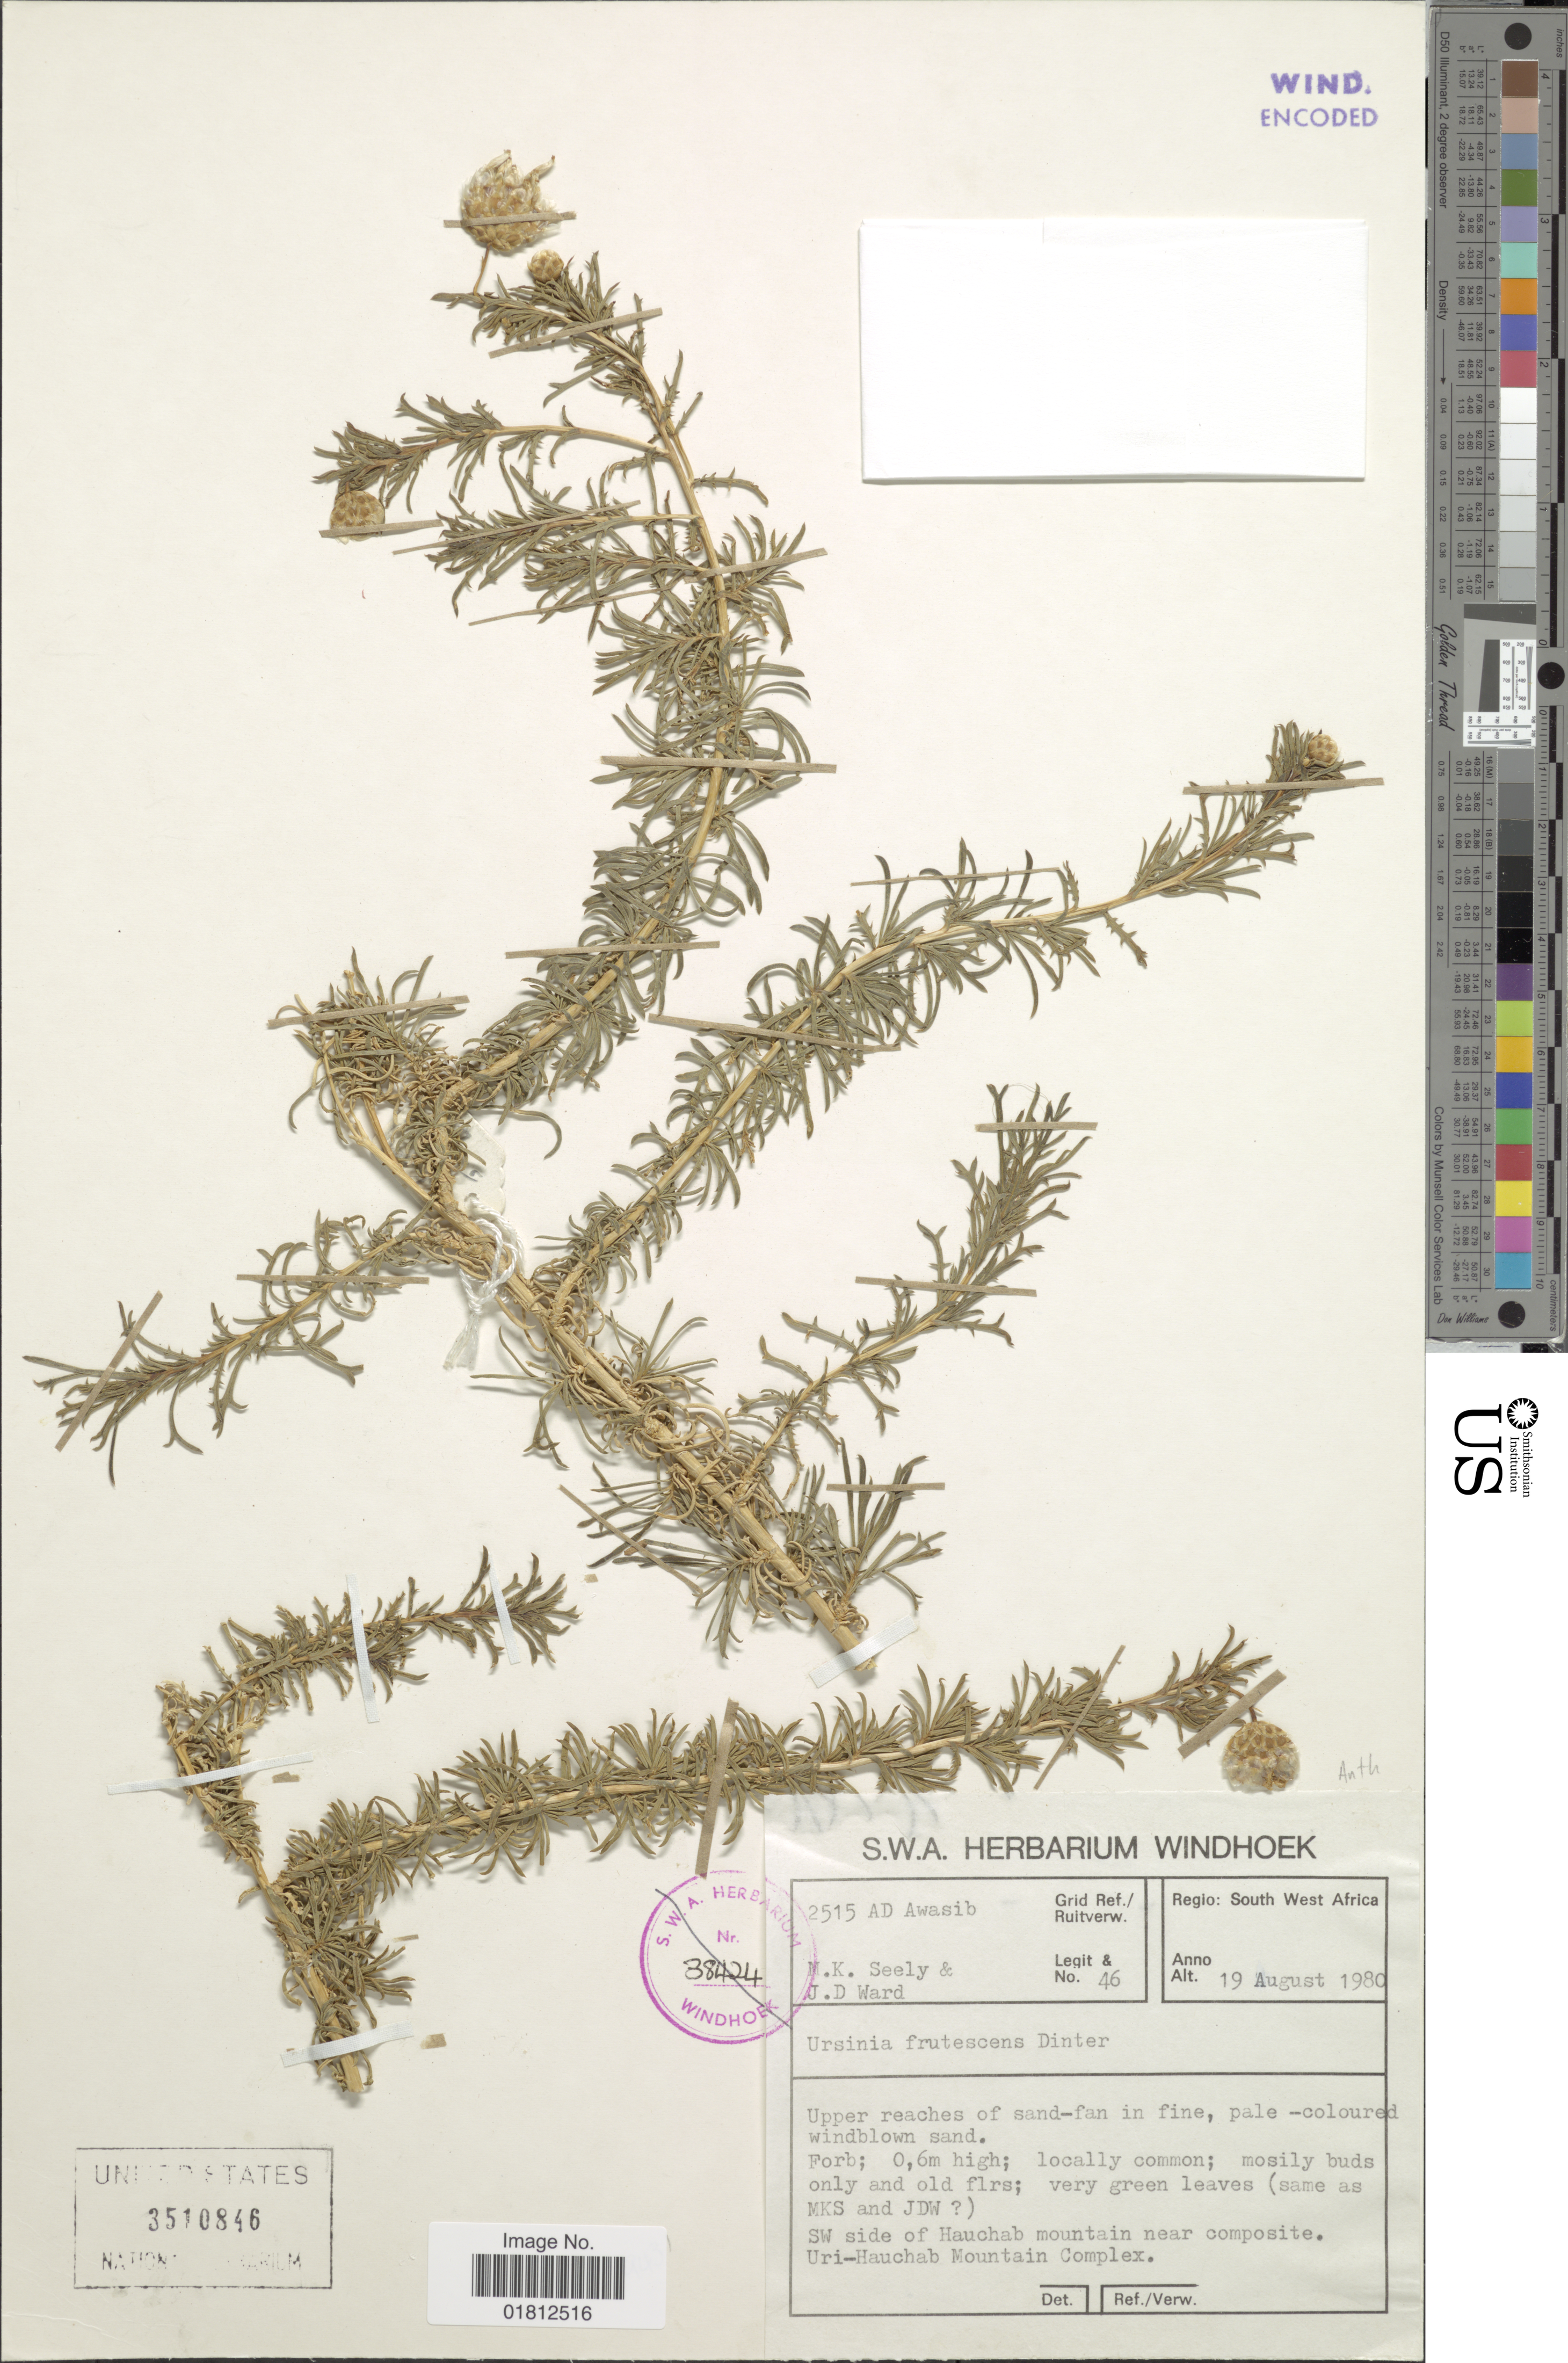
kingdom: Plantae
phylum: Tracheophyta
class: Magnoliopsida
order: Asterales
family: Asteraceae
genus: Ursinia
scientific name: Ursinia frutescens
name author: Dinter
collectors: M. Seely & J. Ward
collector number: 46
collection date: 1980-08-19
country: Namibia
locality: South West Africa, upper reaches of sand-fan in fine, pale-coloured windblown sand, SW side of Hauchab mountain near composite, Uri- Hauchab Mountain Complex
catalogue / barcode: US 3510846